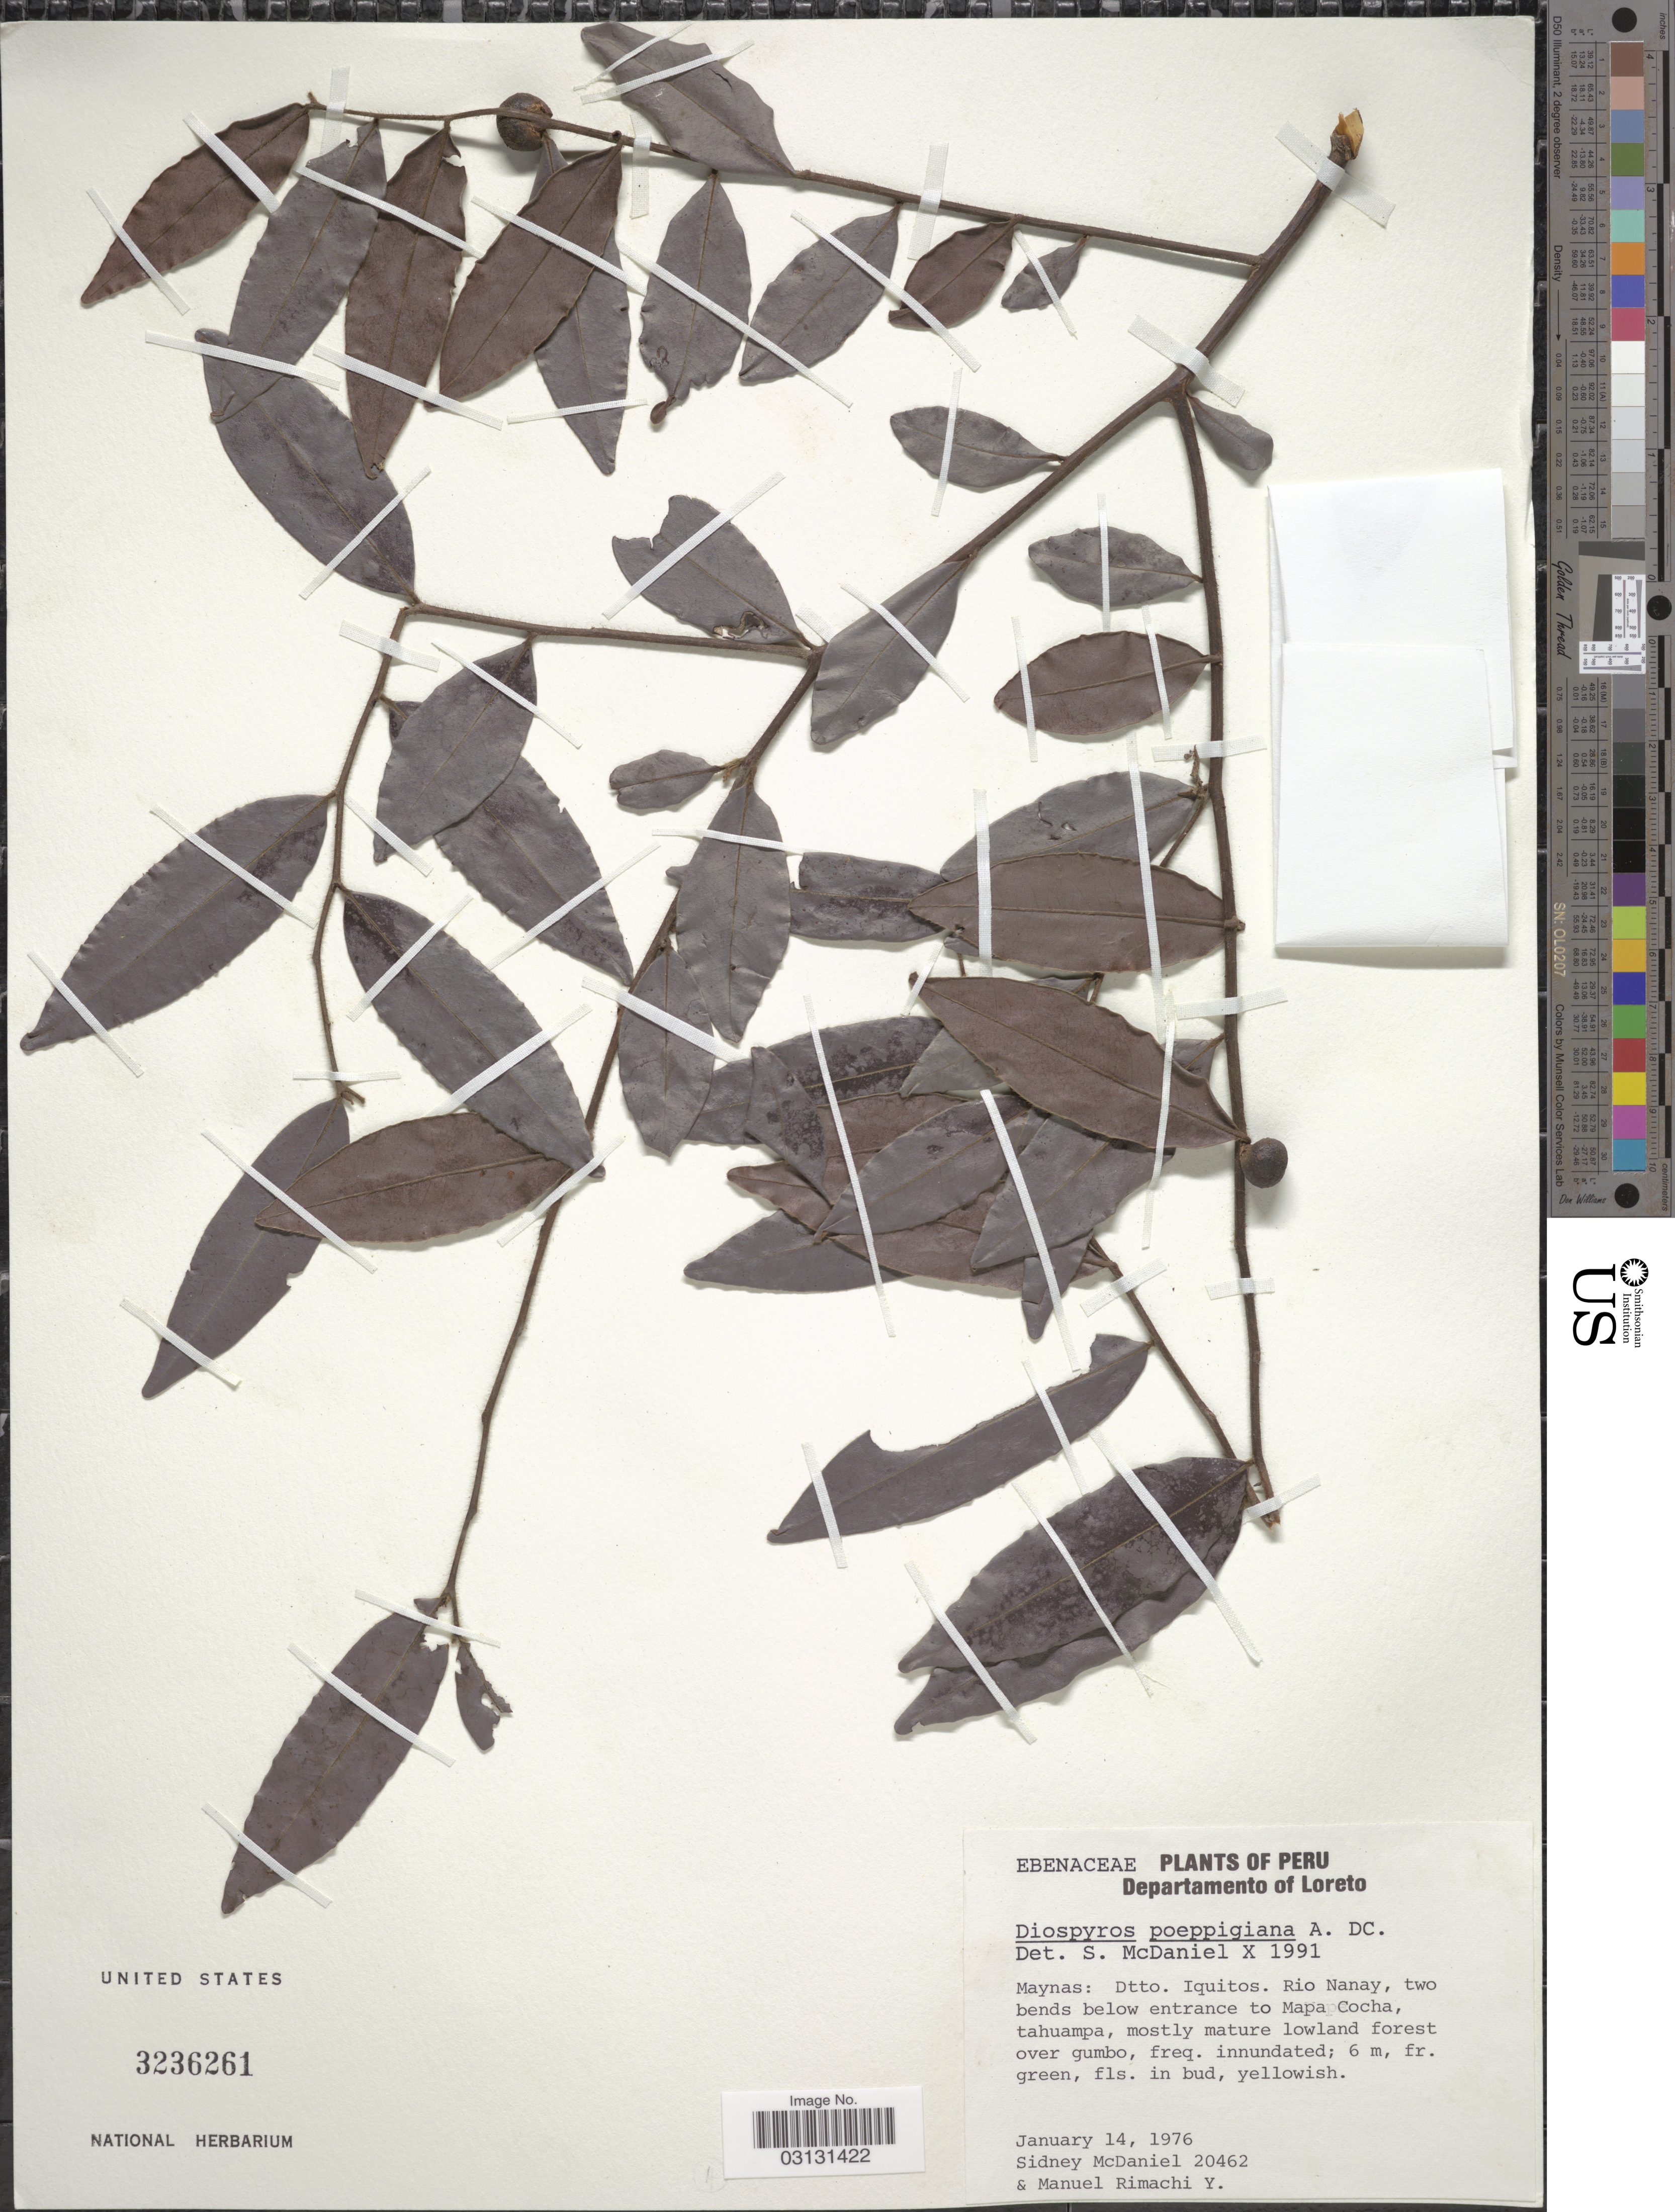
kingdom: Plantae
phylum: Tracheophyta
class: Magnoliopsida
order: Ericales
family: Ebenaceae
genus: Diospyros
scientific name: Diospyros poeppigiana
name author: A. DC.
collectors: S. McDaniel & M. Rimachi Y.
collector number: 20462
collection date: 1976-01-14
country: Peru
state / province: Loreto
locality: Departamento of Loreto. Maynas: Dtto. Iquitos. Rio Nanay, two bends below entrance to Mapa Cocha, tahuampa.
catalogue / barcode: US 3236261